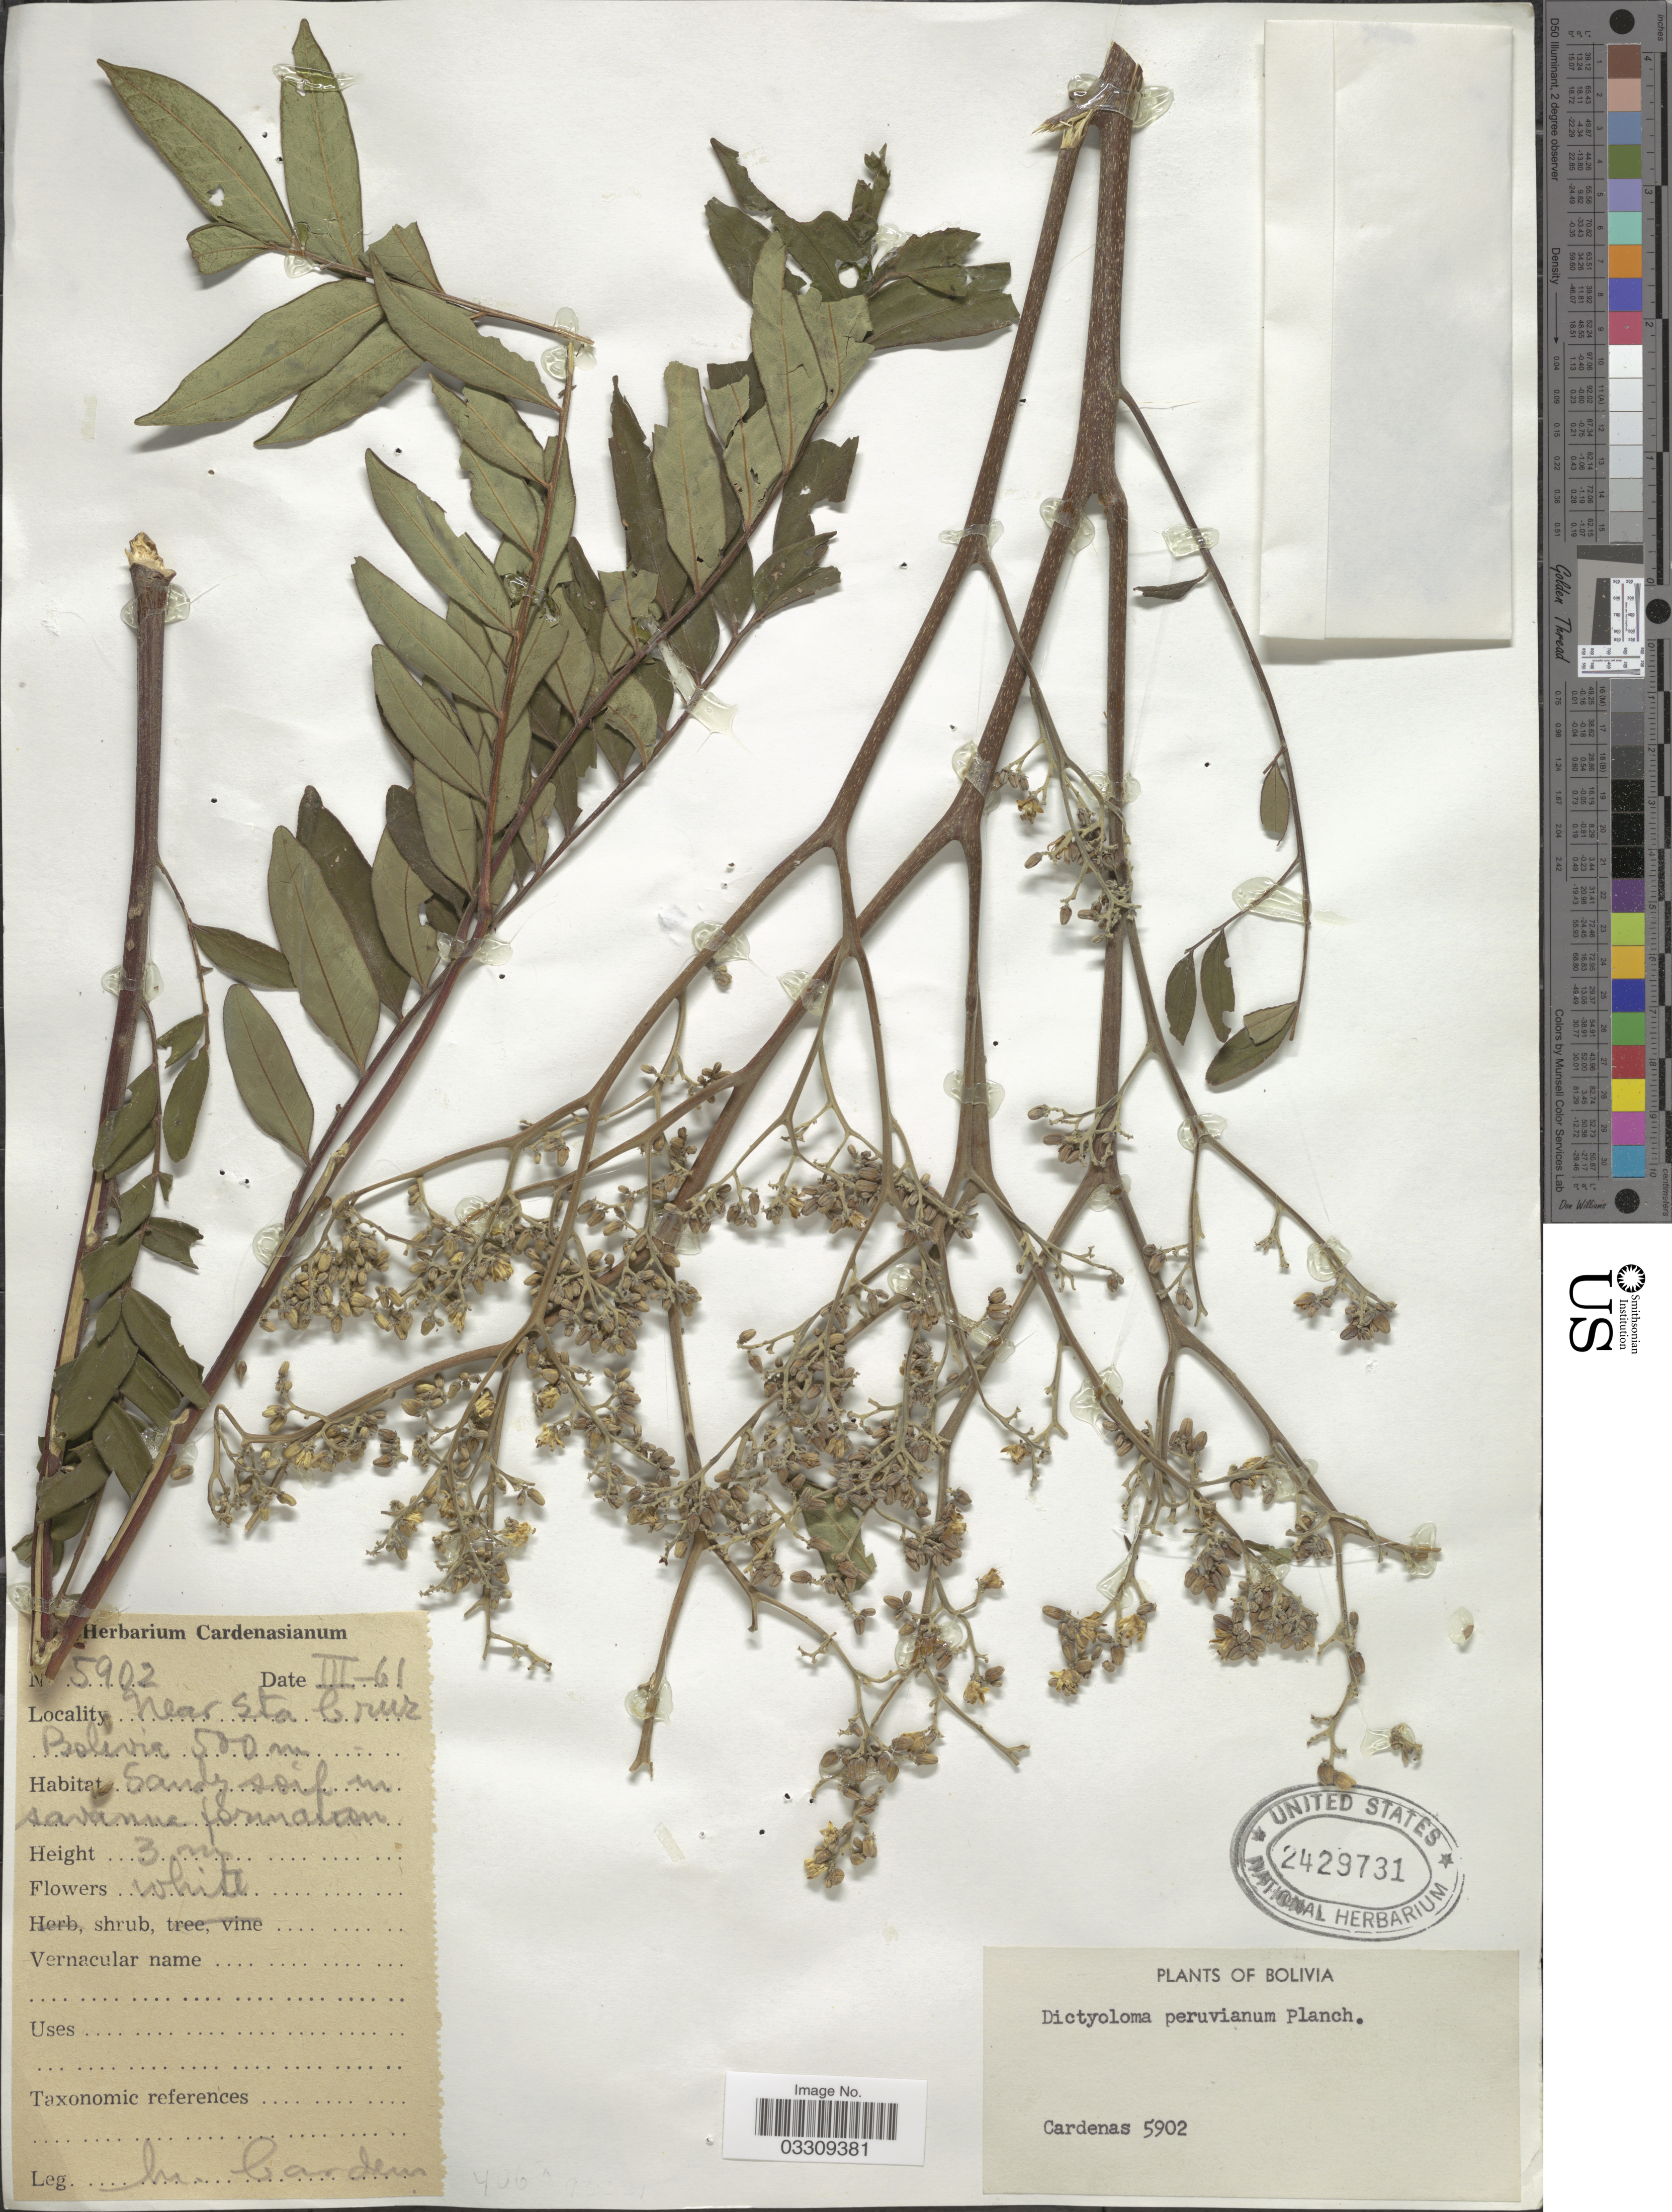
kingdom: Plantae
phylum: Tracheophyta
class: Magnoliopsida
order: Sapindales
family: Rutaceae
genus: Dictyoloma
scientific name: Dictyoloma peruvianum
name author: Planch.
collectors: M. Cárdenas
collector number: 5902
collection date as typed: Transcribed d/m/y: /3/61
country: Bolivia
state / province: Santa Cruz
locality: Near Sta Cruz.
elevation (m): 500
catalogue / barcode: US 2429731